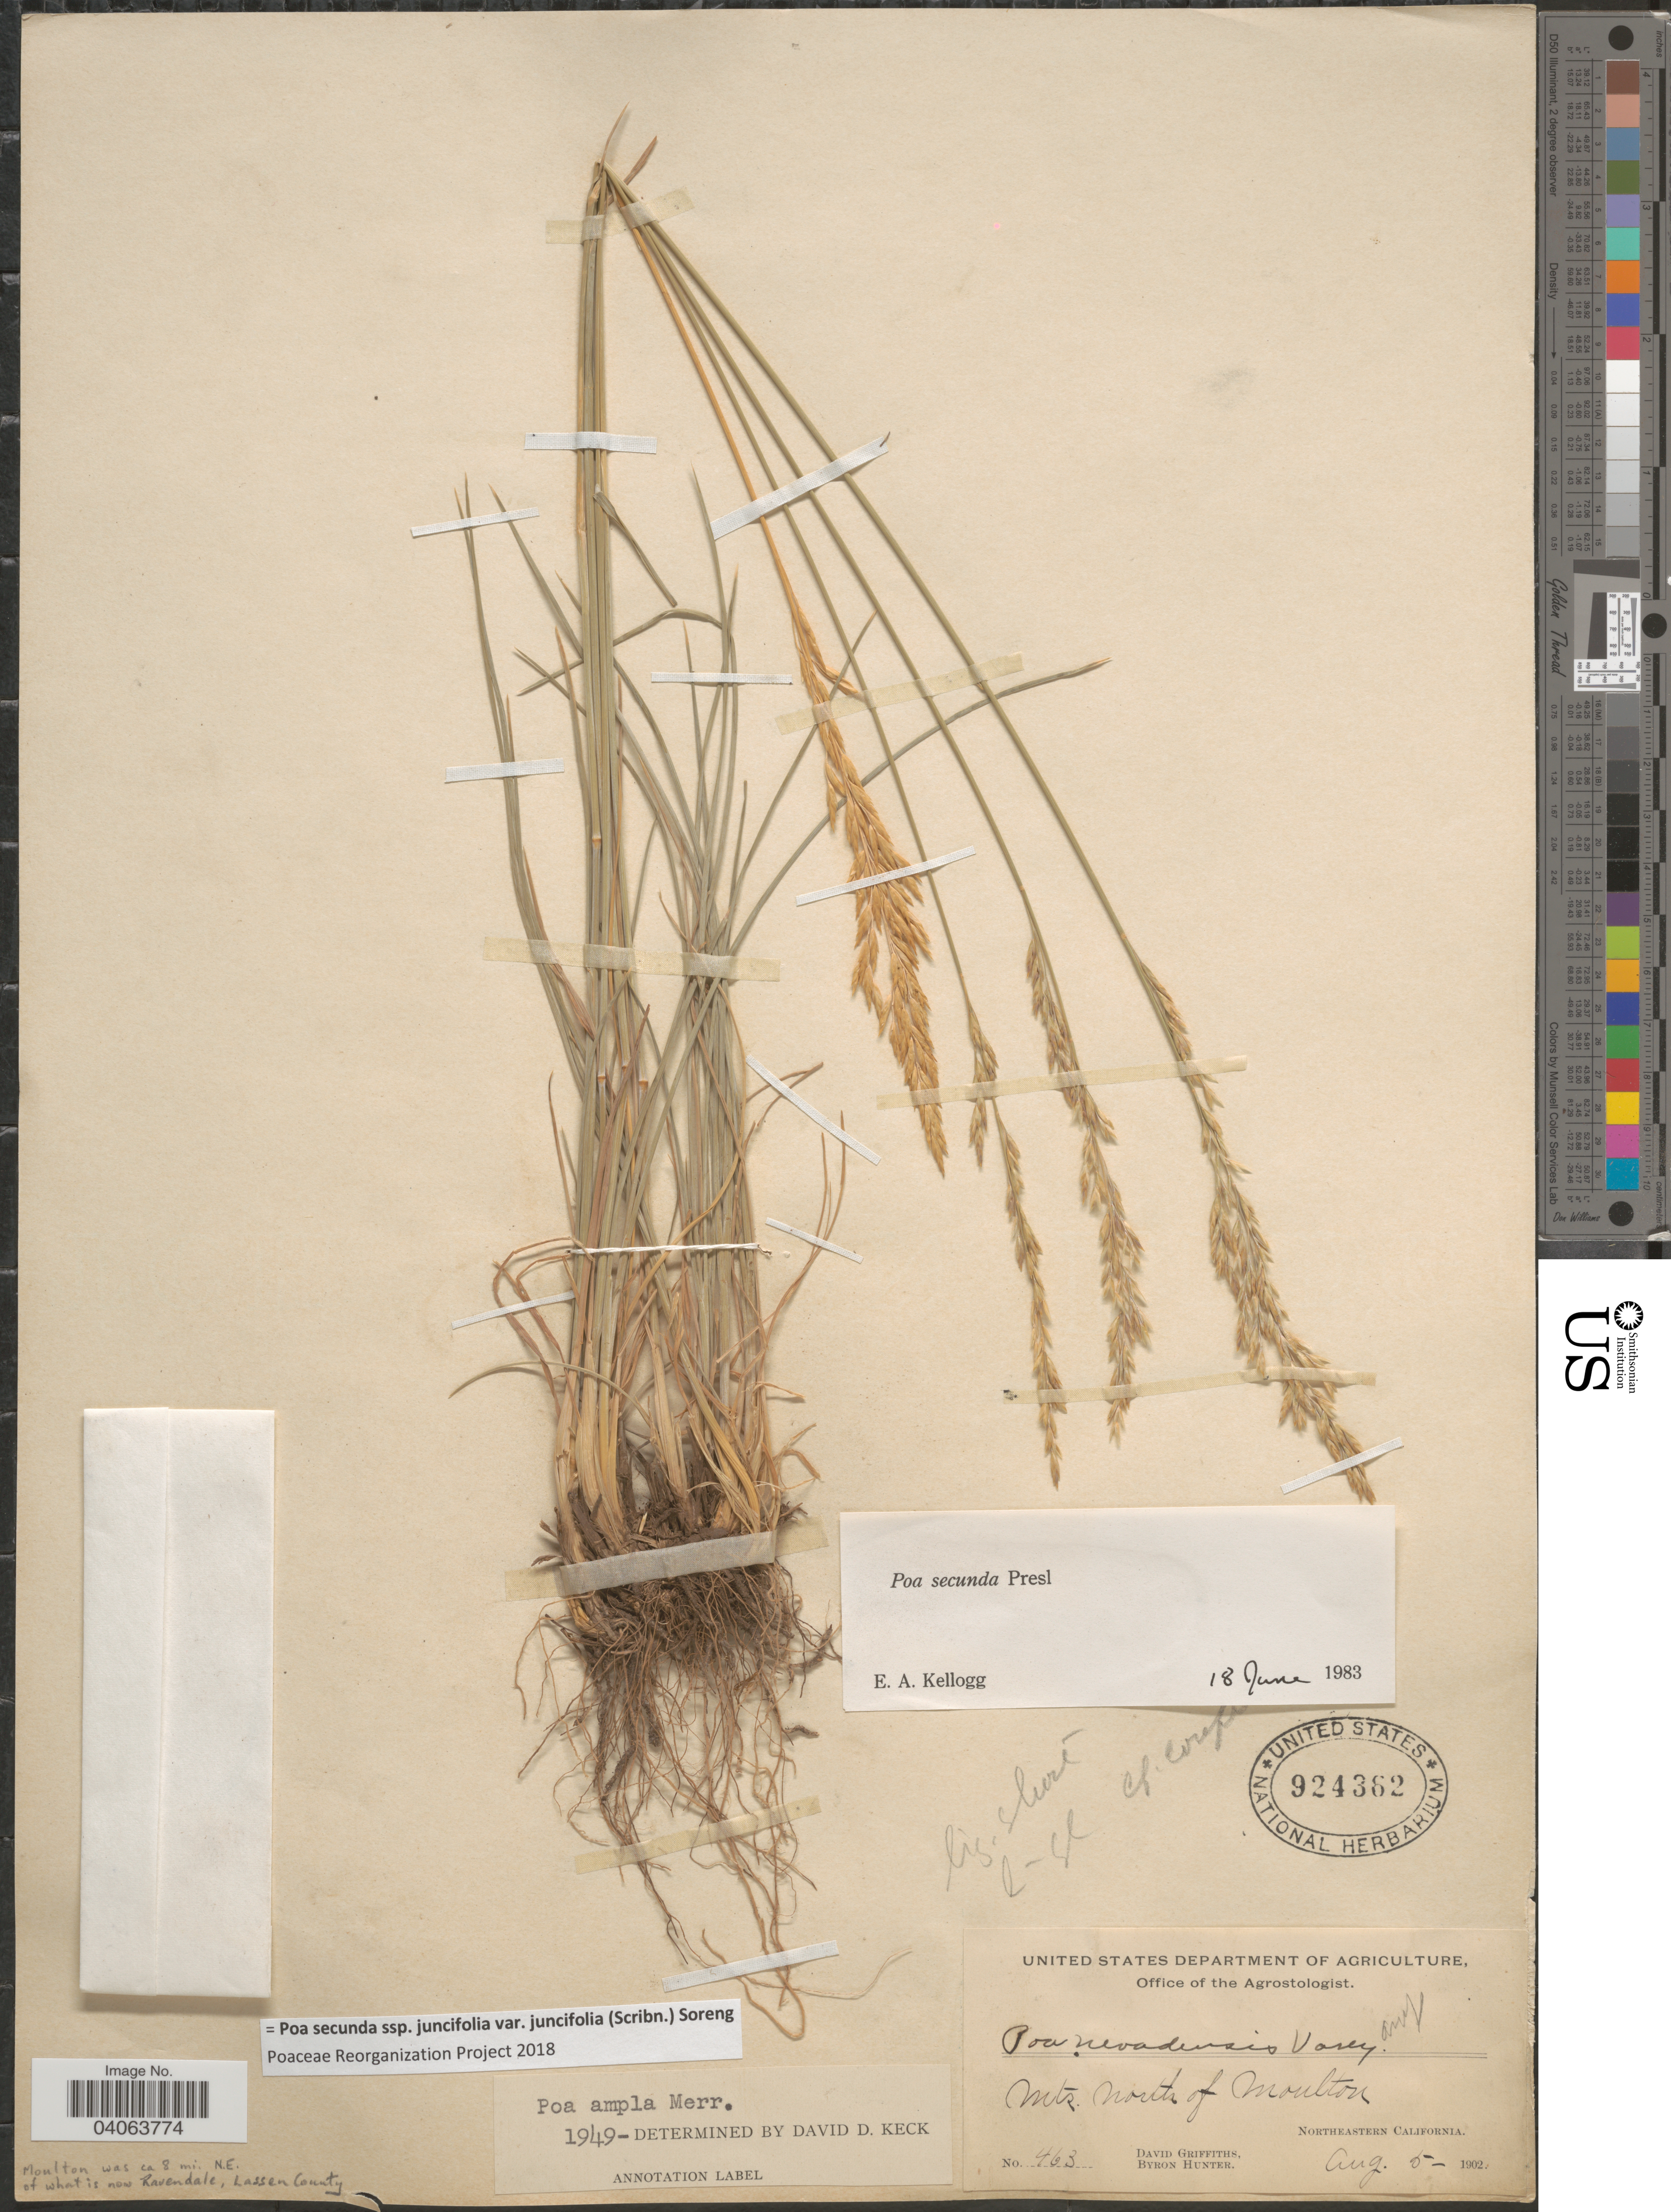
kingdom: Plantae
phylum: Tracheophyta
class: Liliopsida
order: Poales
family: Poaceae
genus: Poa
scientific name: Poa secunda subsp. juncifolia var. juncifolia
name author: (Scribn.) Soreng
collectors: D. Griffiths & B. Hunter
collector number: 463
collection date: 1902-08-05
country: United States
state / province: California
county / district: Lassen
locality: Mts. north of Moulton. Northeastern California. Moulton was ca 8 mi. N.E. of what is now Ravendale, Lassen County.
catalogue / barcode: US 924362